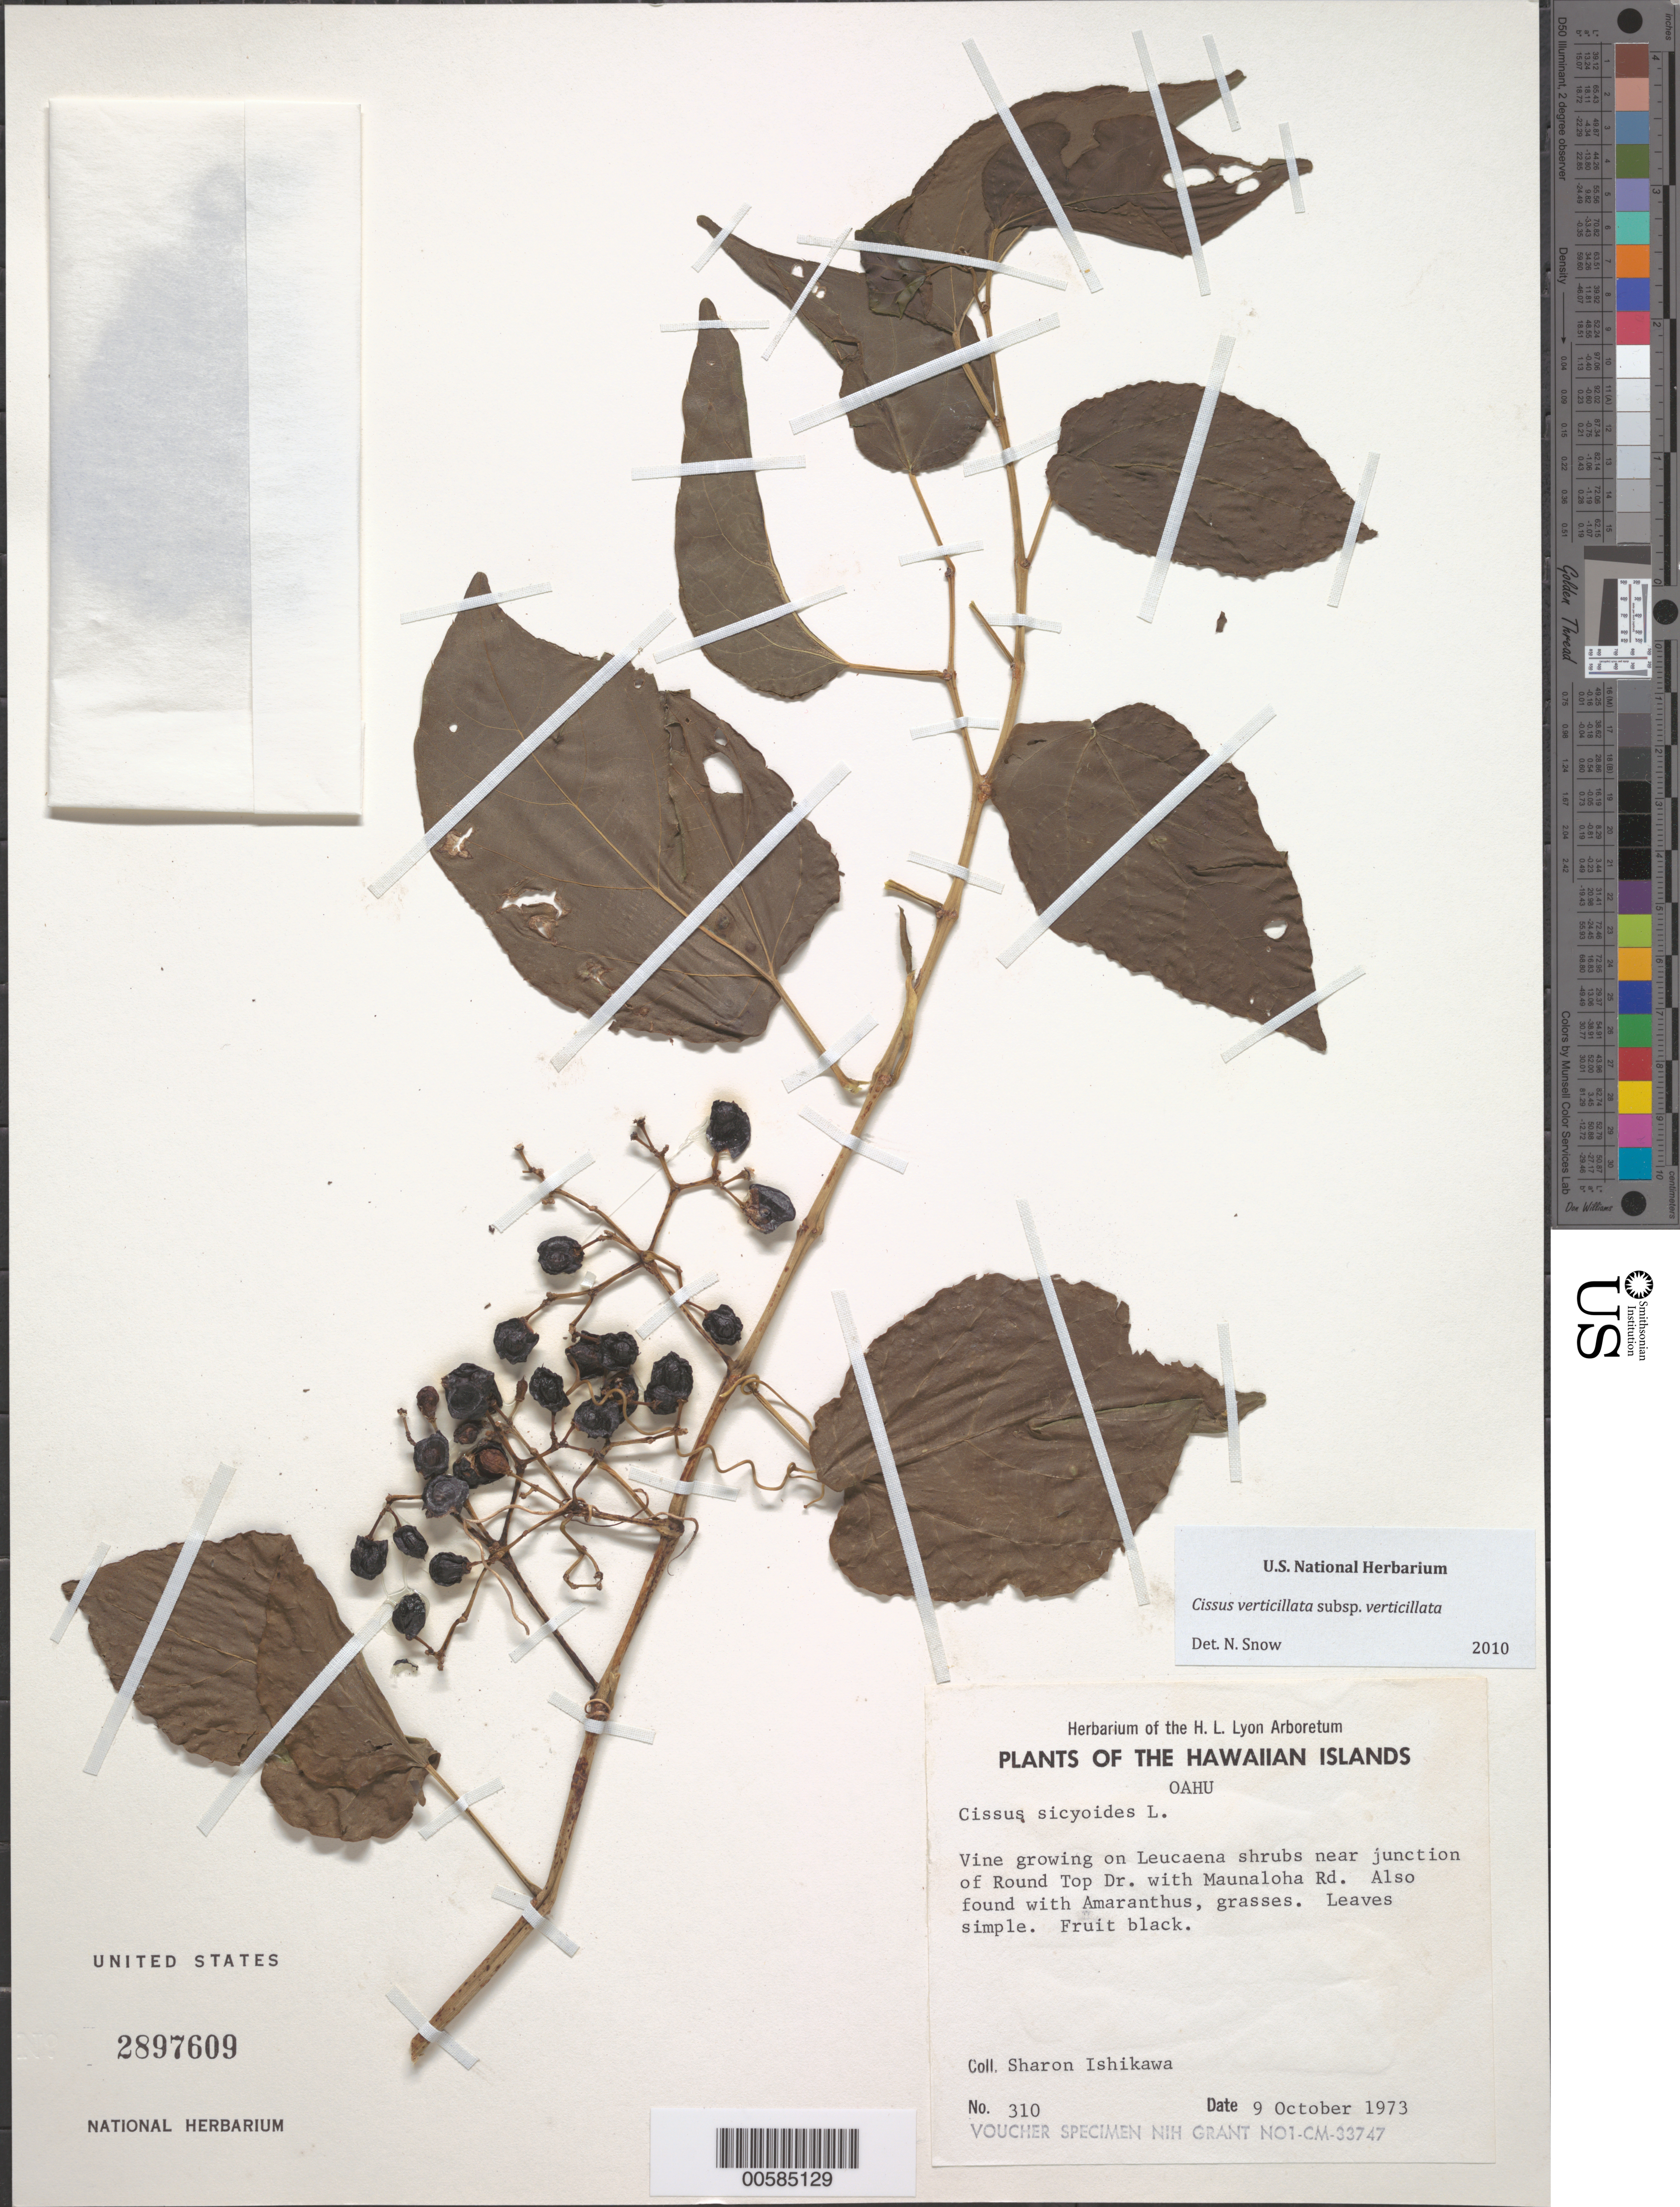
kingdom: Plantae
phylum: Tracheophyta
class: Magnoliopsida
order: Vitales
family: Vitaceae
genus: Cissus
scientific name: Cissus sicyoides subsp. verticillata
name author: (L.) Nicolson & C.E. Jarvis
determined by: Snow, N. W.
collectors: S. Ishikawa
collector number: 310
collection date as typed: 9 Oct 1973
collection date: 1973-10-09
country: United States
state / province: Hawaii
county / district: Honolulu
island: Oahu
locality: Near jct of Round Top Dr with Maunaloha Rd.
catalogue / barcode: US 2897609